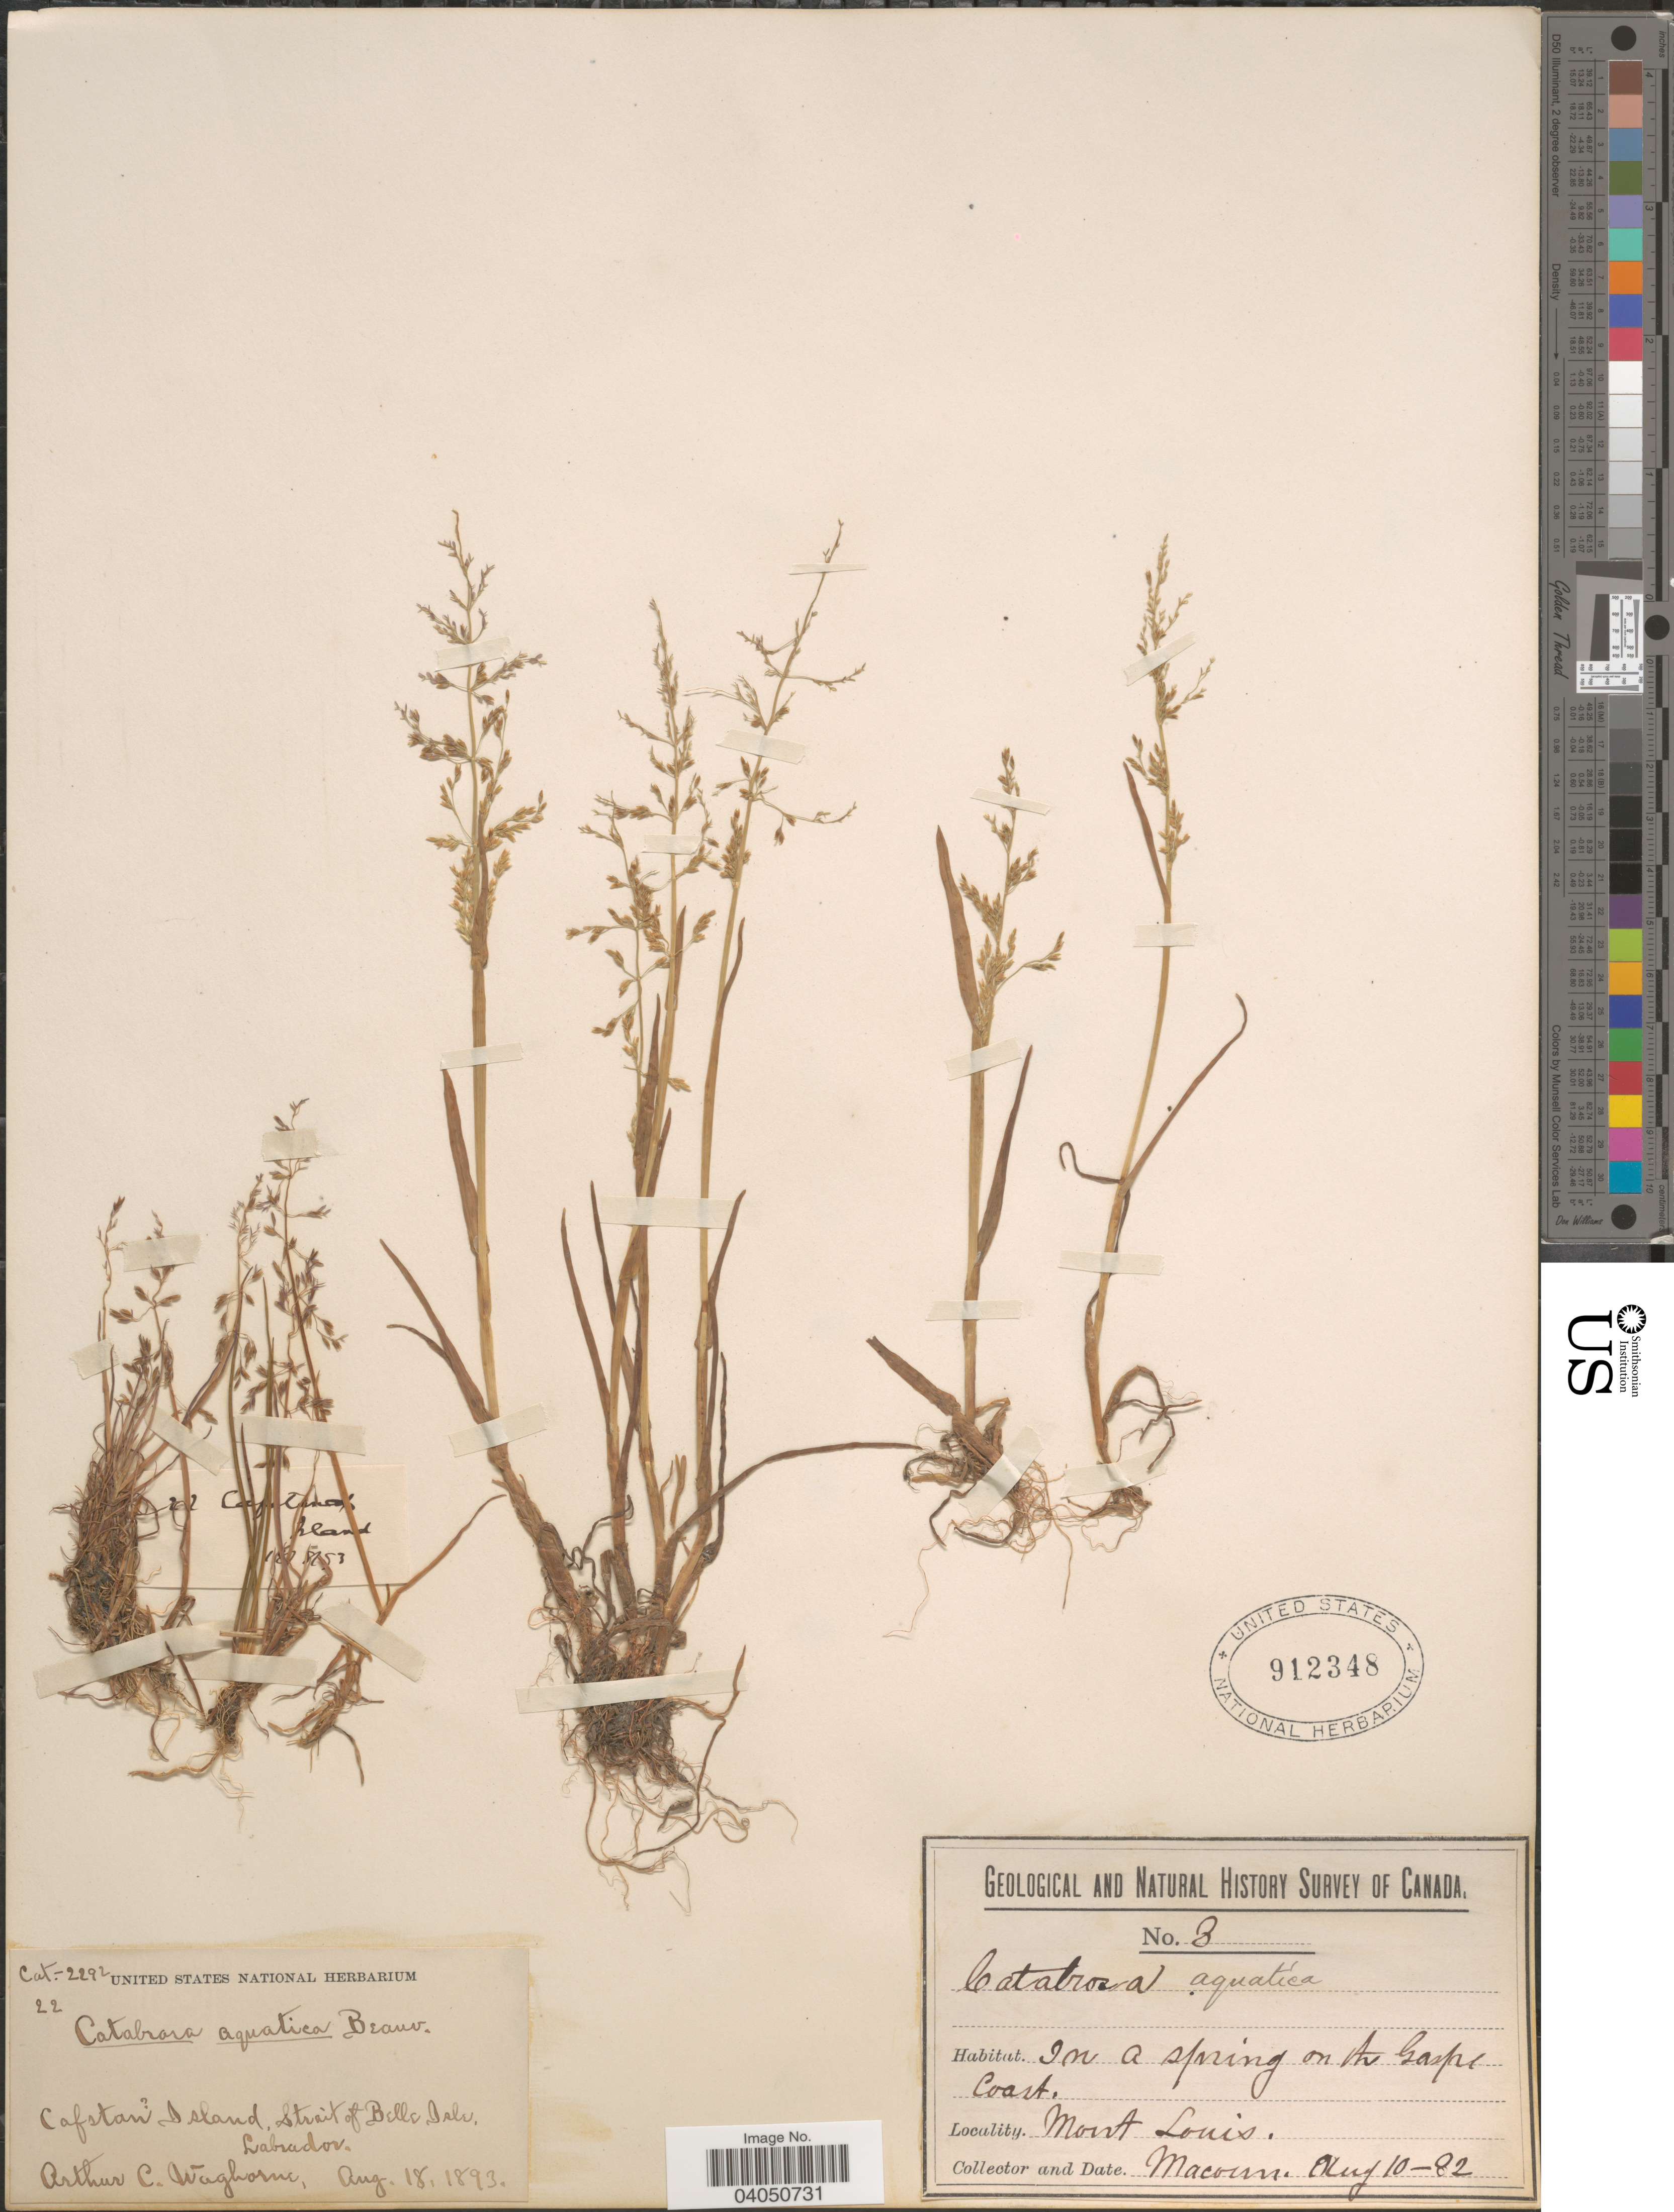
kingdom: Plantae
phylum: Tracheophyta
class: Liliopsida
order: Poales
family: Poaceae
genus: Catabrosa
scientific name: Catabrosa aquatica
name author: (L.) P. Beauv.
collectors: A. Waghorne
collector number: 22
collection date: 1893-08-18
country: Canada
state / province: Newfoundland and Labrador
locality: Cafstan [unsure placement] Island, Strait of Belle Isle, Labrador.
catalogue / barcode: US 912348